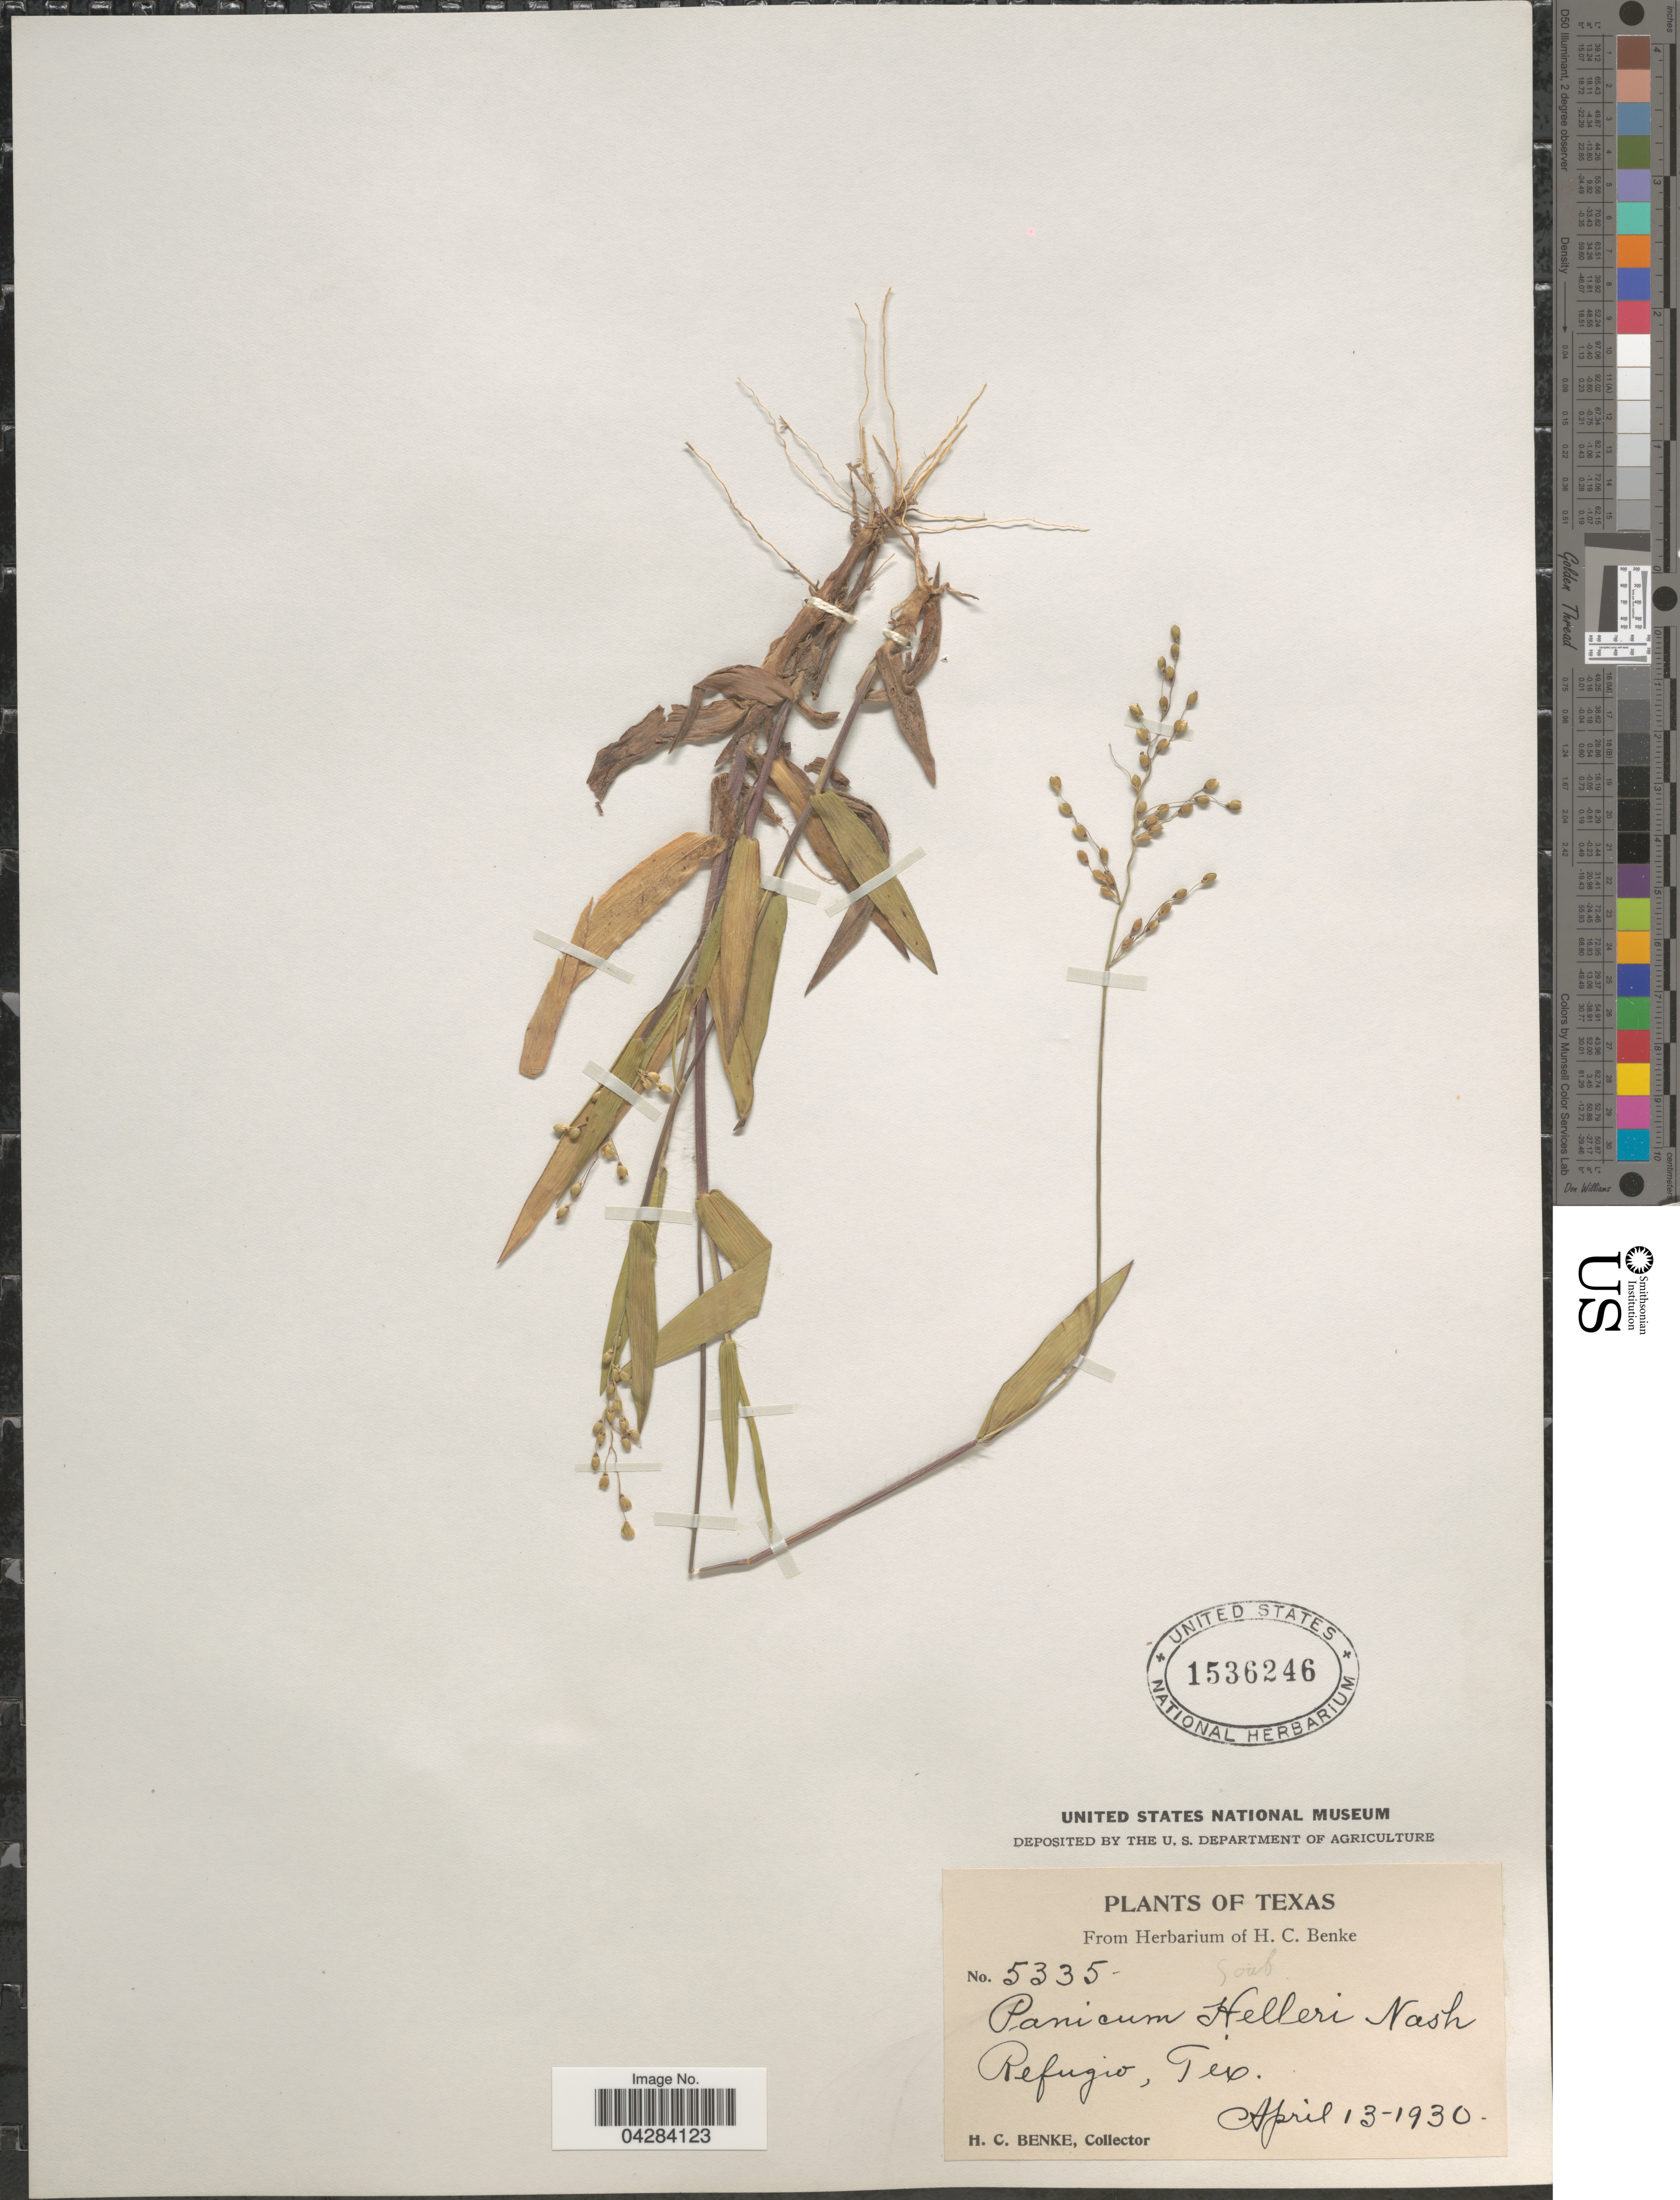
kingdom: Plantae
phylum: Tracheophyta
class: Liliopsida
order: Poales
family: Poaceae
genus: Dichanthelium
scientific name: Dichanthelium oligosanthes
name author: (Schult.) Gould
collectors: H. Benke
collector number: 5335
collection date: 1930-04-13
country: United States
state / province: Texas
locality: Refugio.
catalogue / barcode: US 1536246